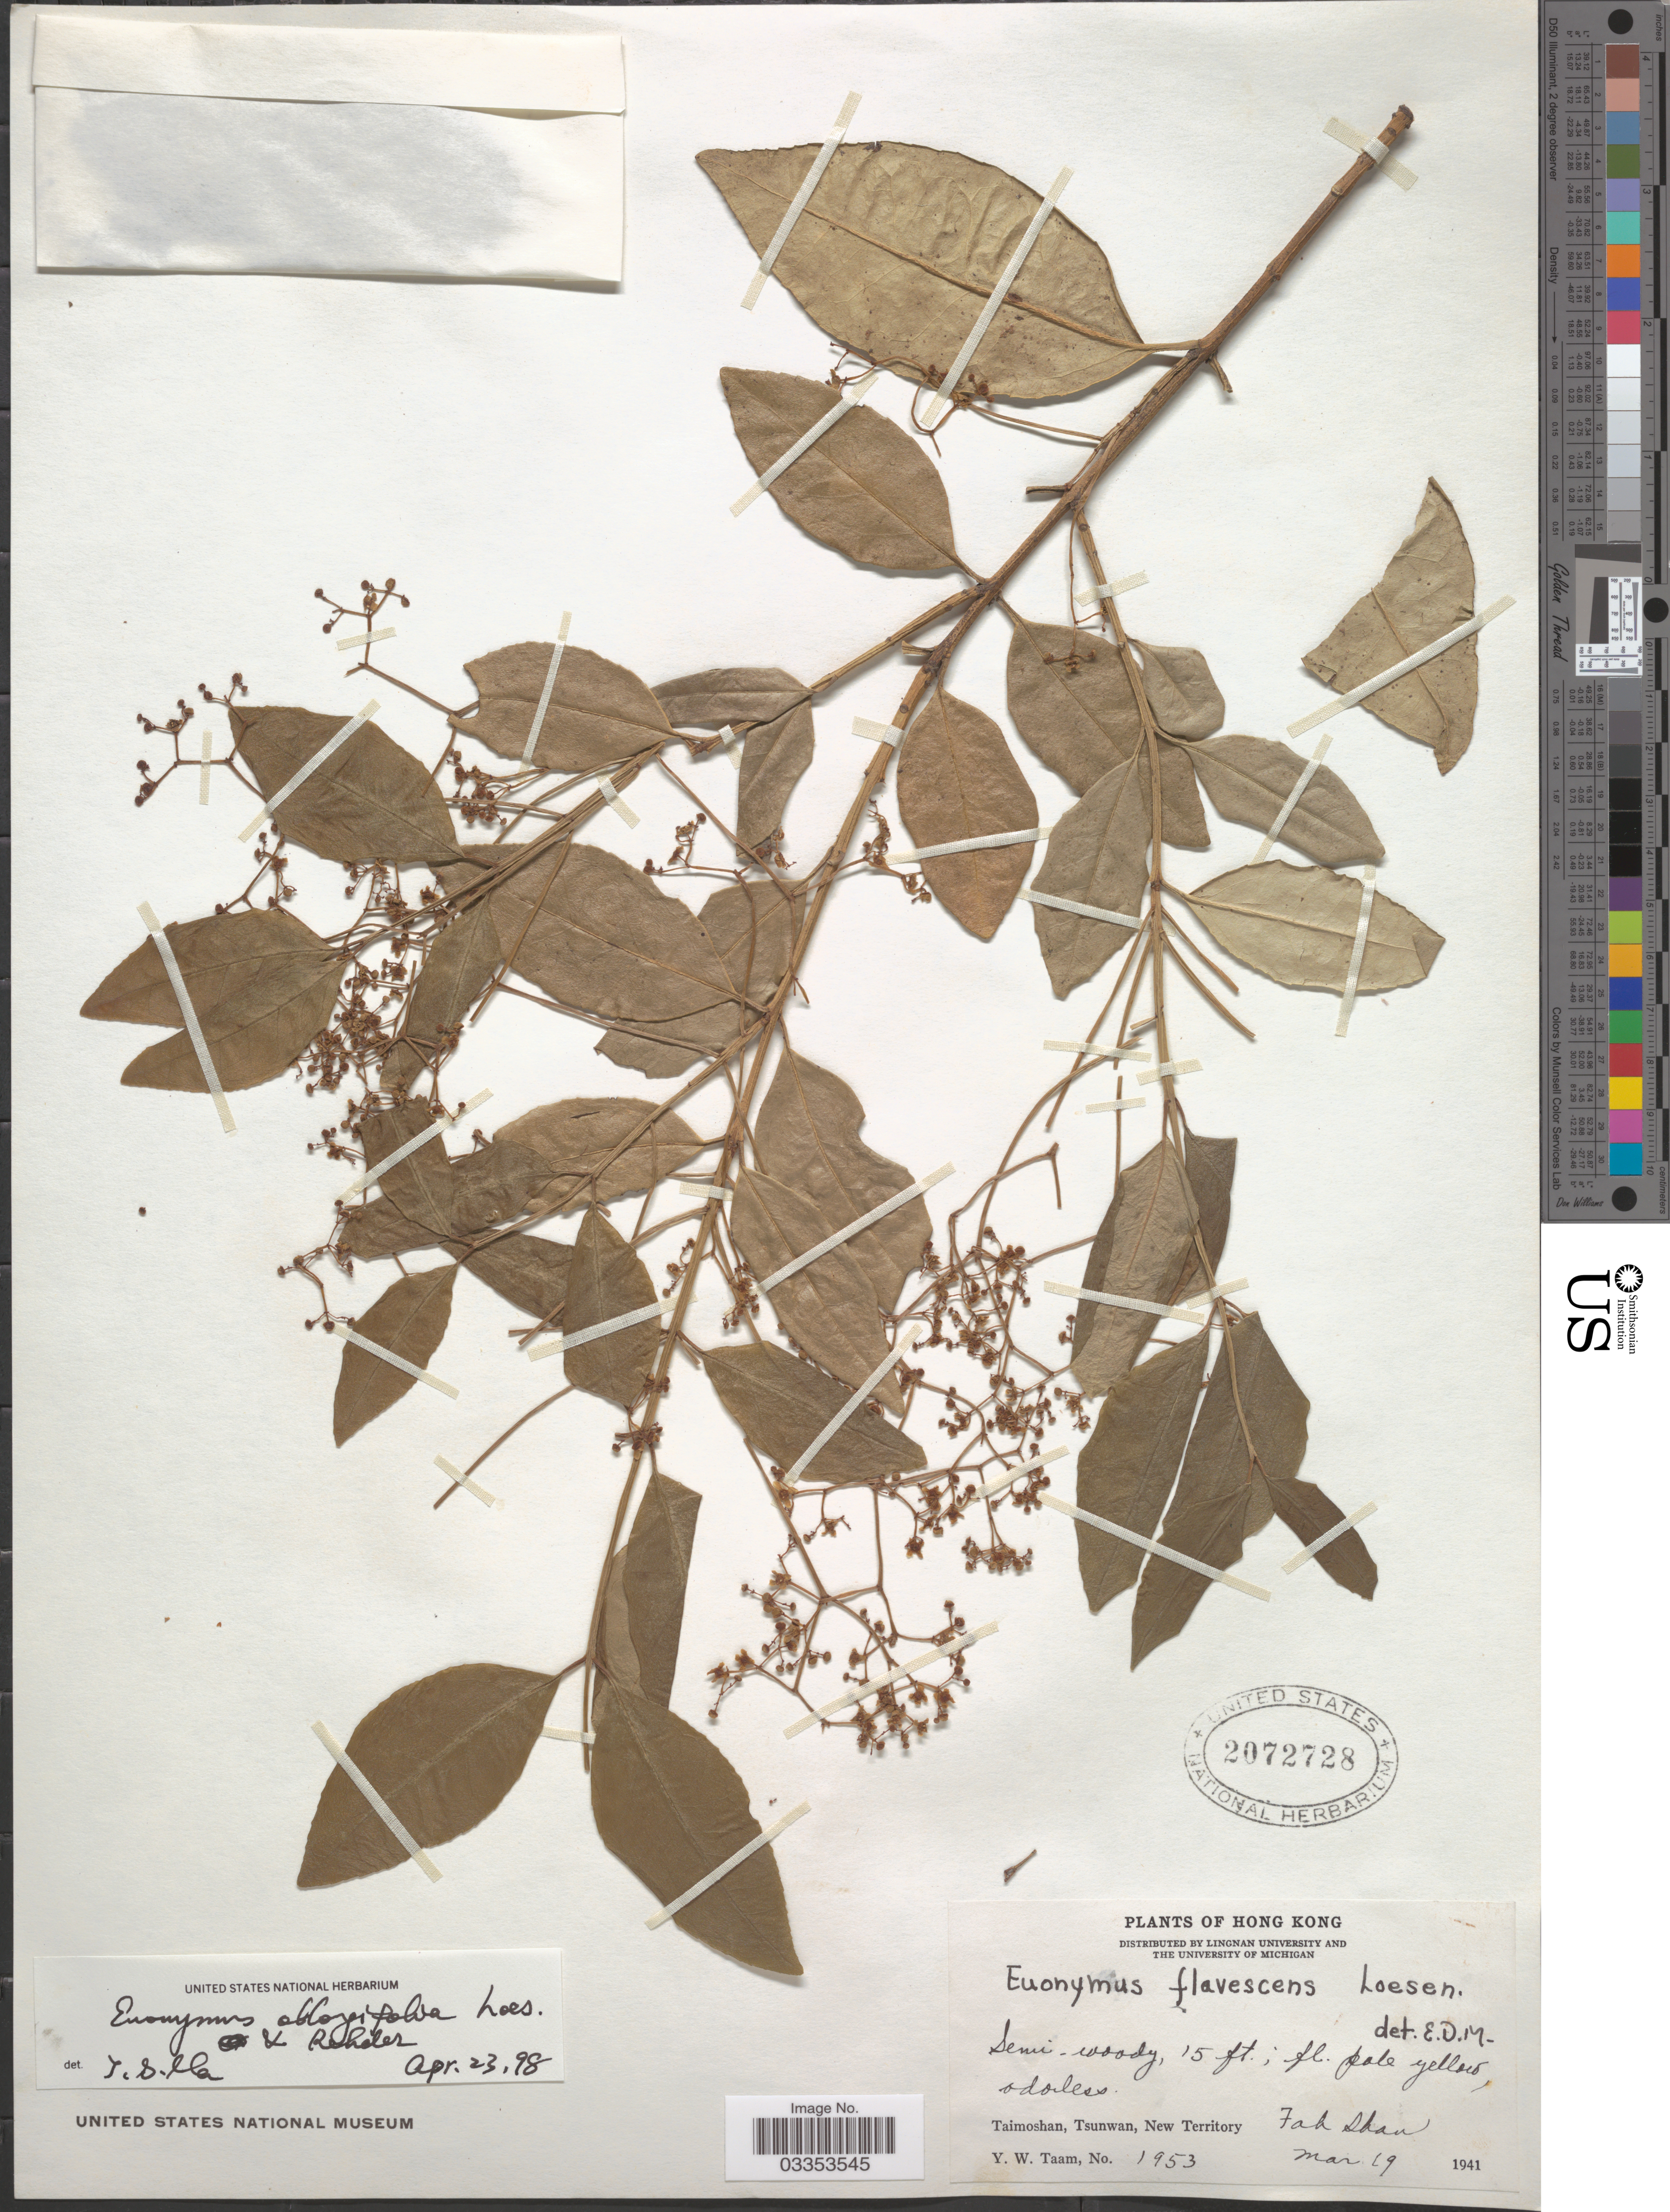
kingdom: Plantae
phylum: Tracheophyta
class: Magnoliopsida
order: Celastrales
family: Celastraceae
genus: Euonymus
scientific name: Euonymus oblongifolia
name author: Loes. & Rehder in Sarg.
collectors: Y. W. Taam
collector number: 1953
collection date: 1941-03-19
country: China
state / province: Hong Kong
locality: Taimoshan, Tsunwan, New Territory, Fak Shan.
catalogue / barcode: US 2072728